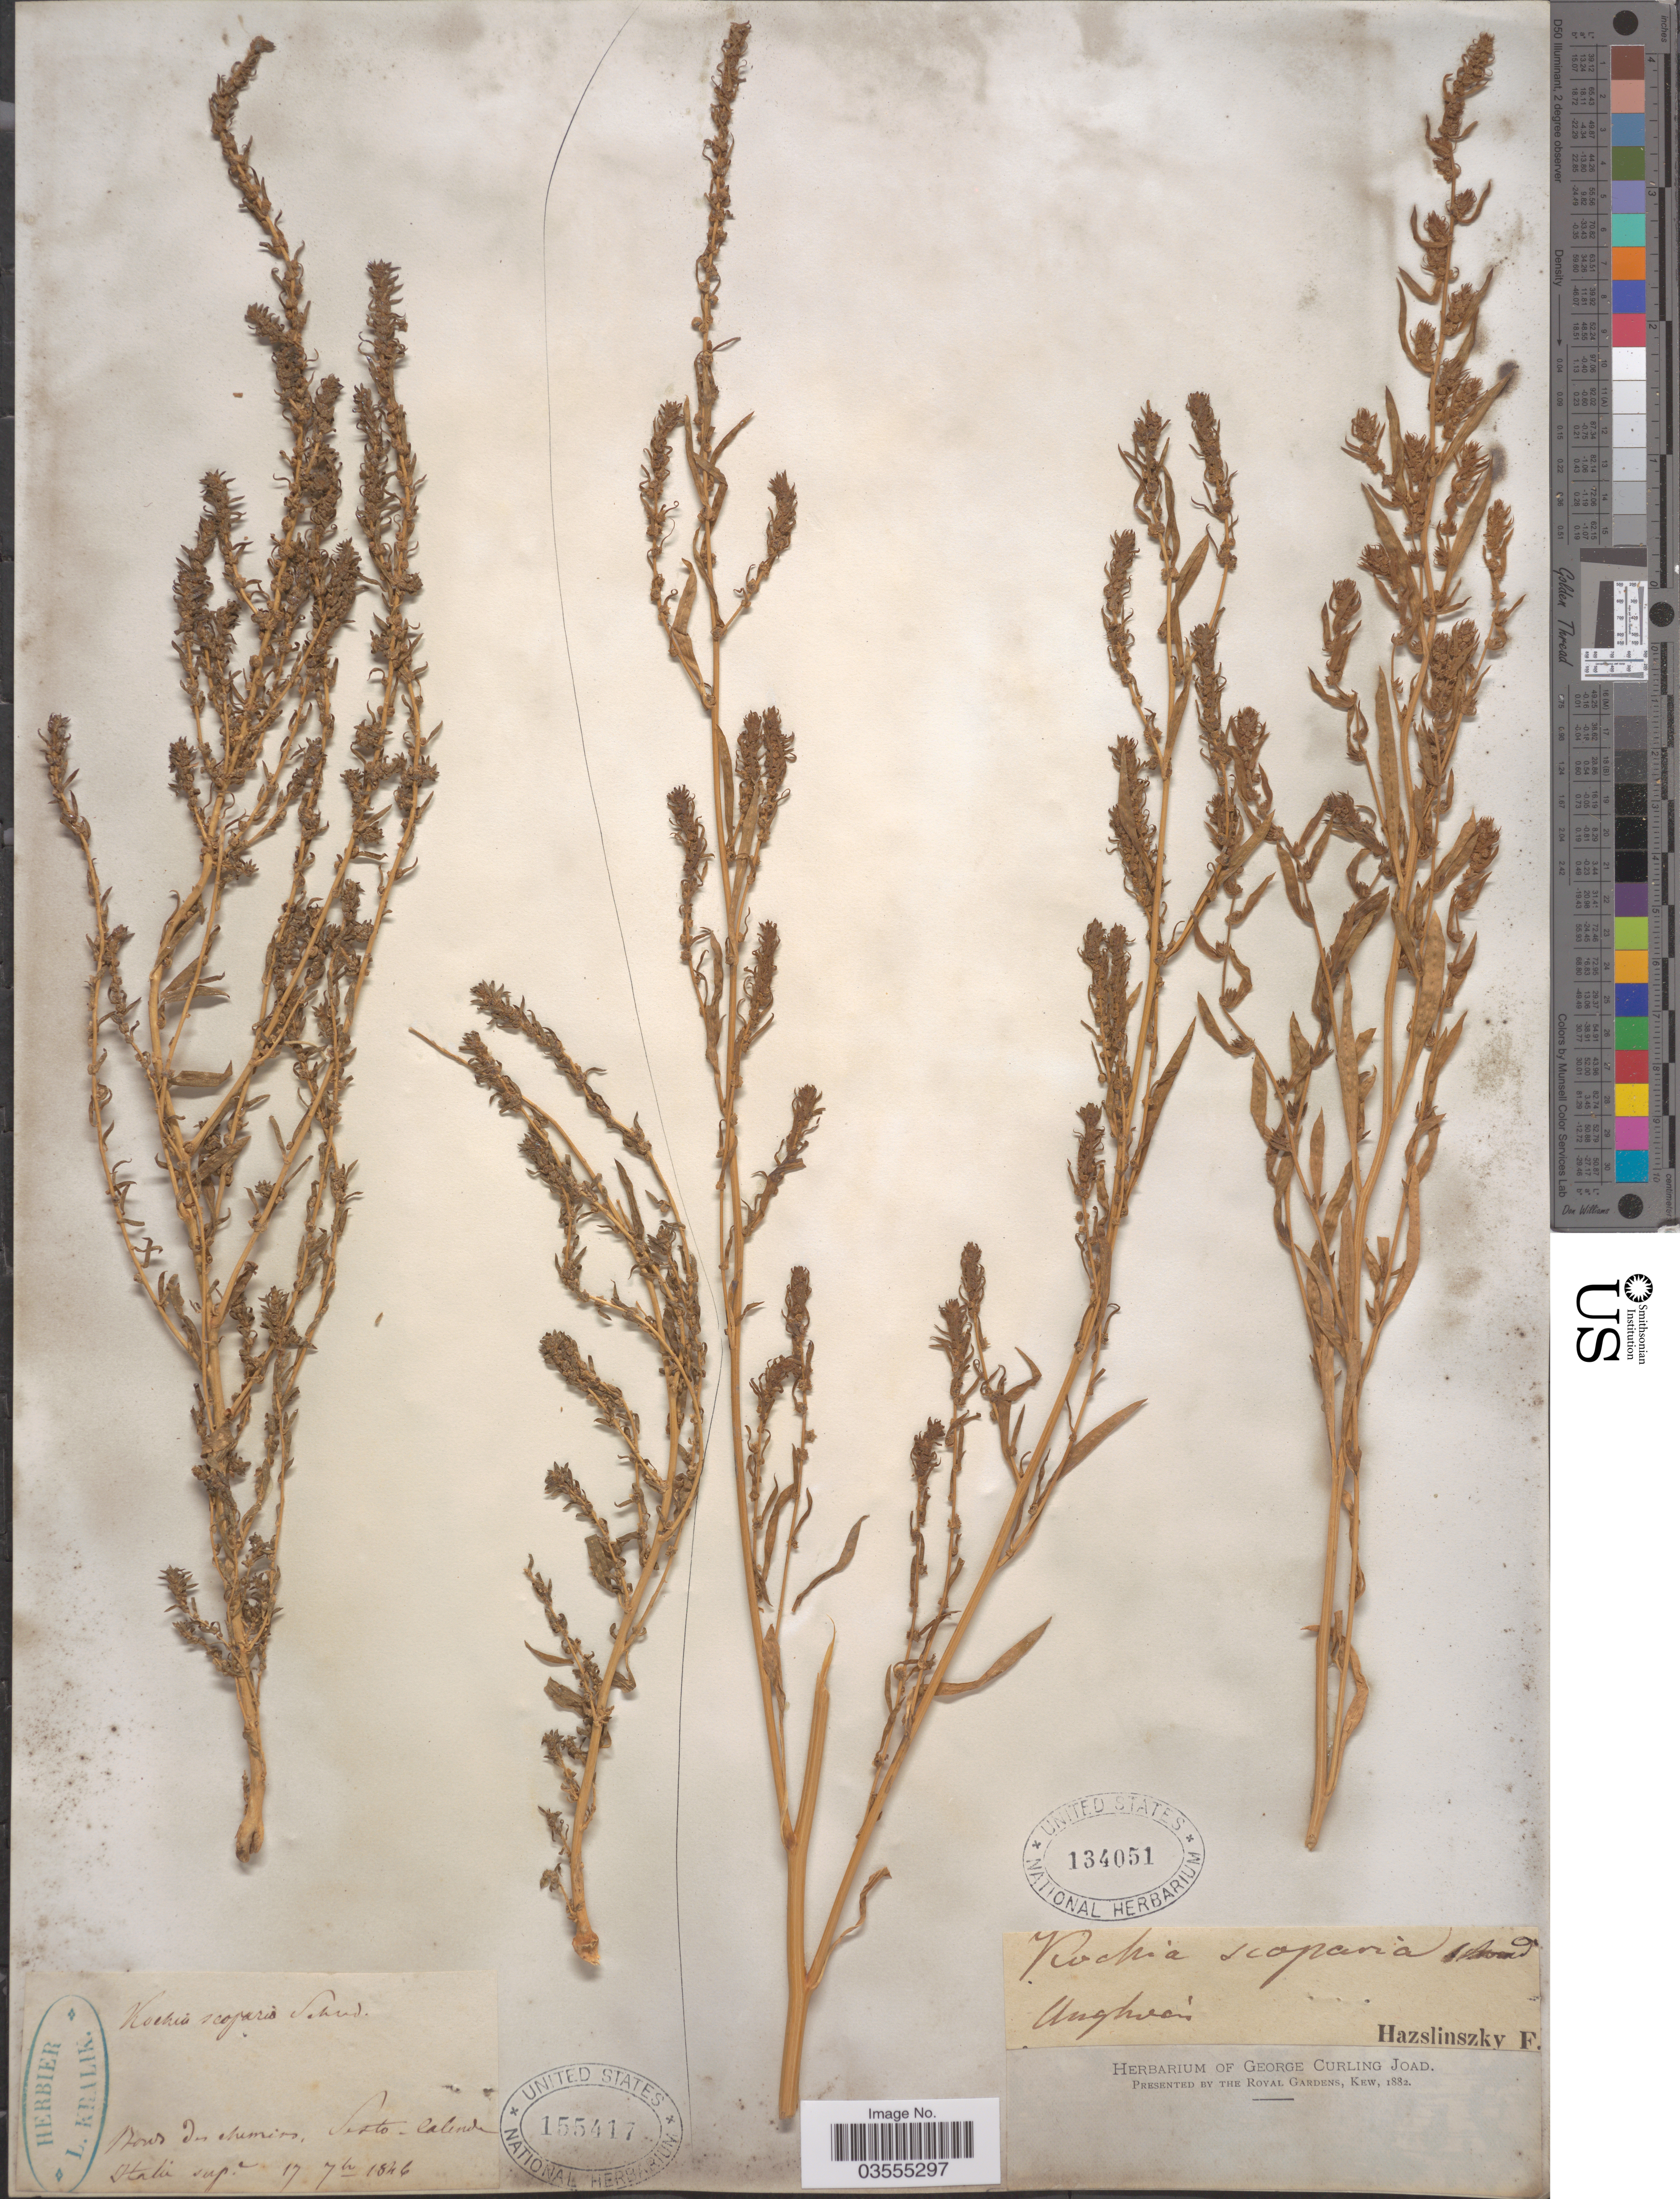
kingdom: Plantae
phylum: Tracheophyta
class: Magnoliopsida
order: Caryophyllales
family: Amaranthaceae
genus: Bassia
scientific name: Bassia scoparia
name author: (L.) Voss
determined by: U.S. National Herbarium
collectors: F. Hazslinszky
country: Hungary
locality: Ungheria.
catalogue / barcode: US 134051-2